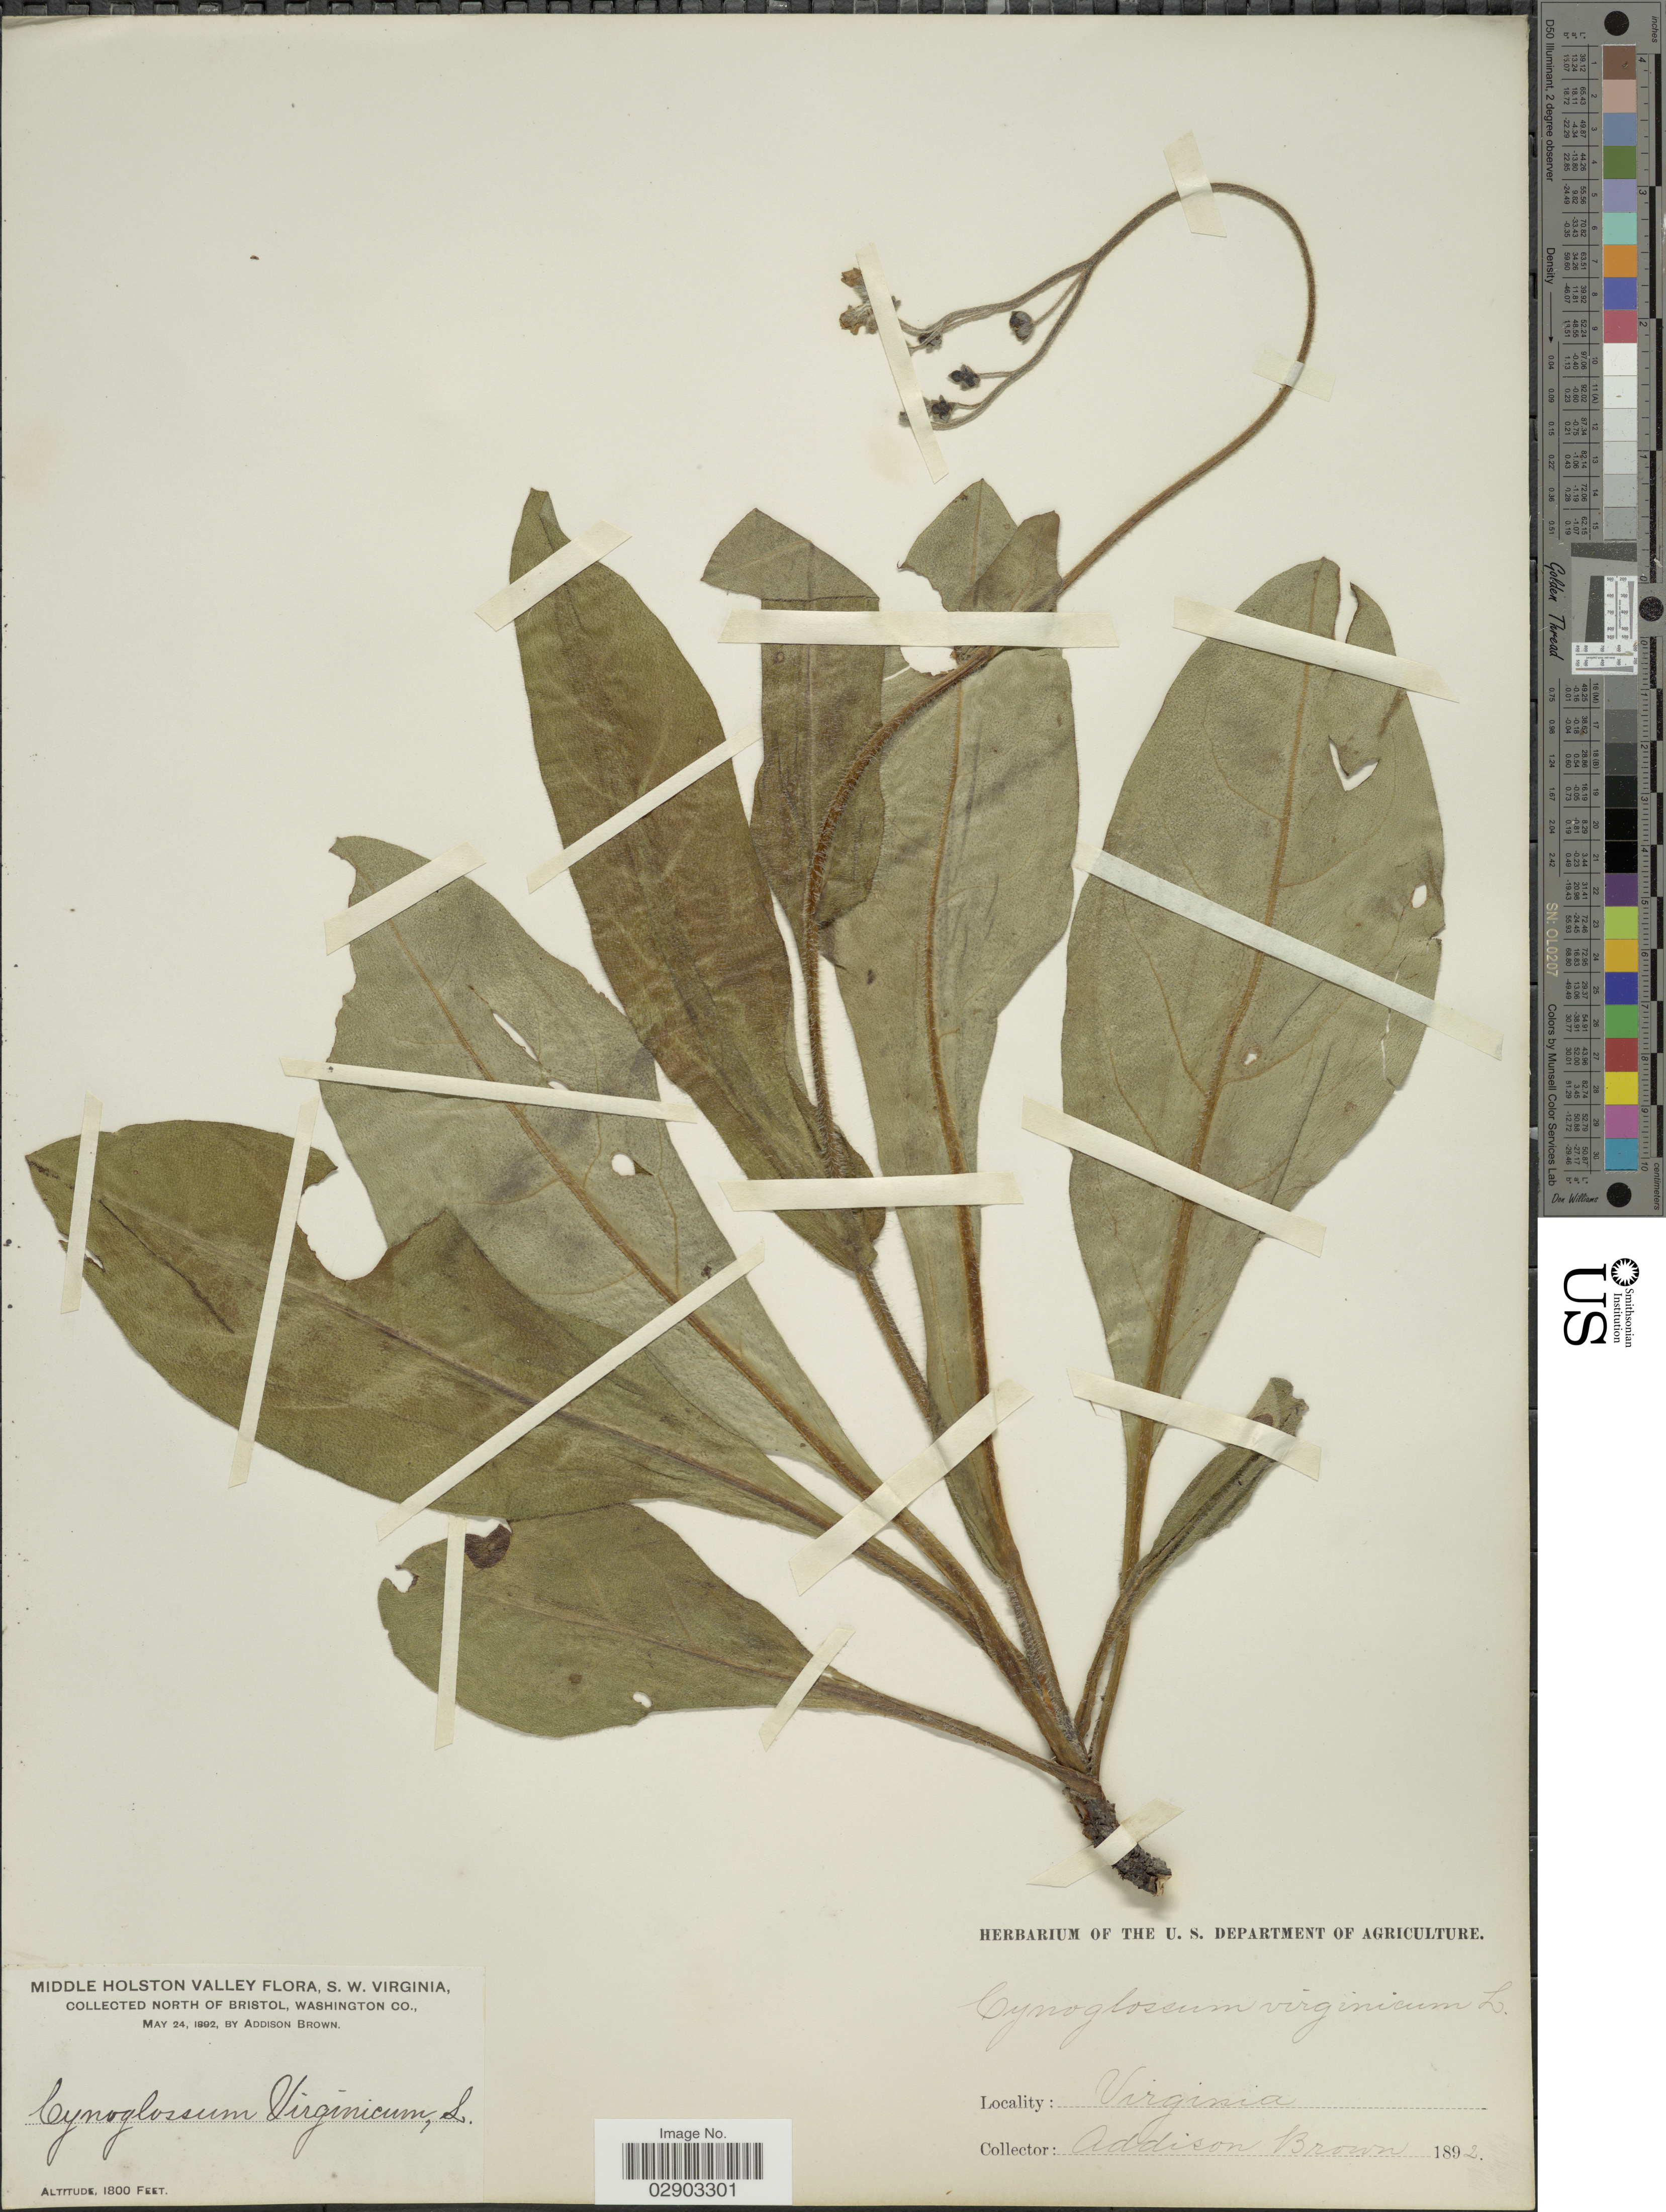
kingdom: Plantae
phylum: Tracheophyta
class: Magnoliopsida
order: Boraginales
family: Boraginaceae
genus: Cynoglossum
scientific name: Cynoglossum virginianum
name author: L.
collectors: A. Brown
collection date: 1892-05-24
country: United States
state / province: Virginia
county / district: Washington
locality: Middle Holston Valley, S. W. Virginia. North of Bristol, Washington Co.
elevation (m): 549